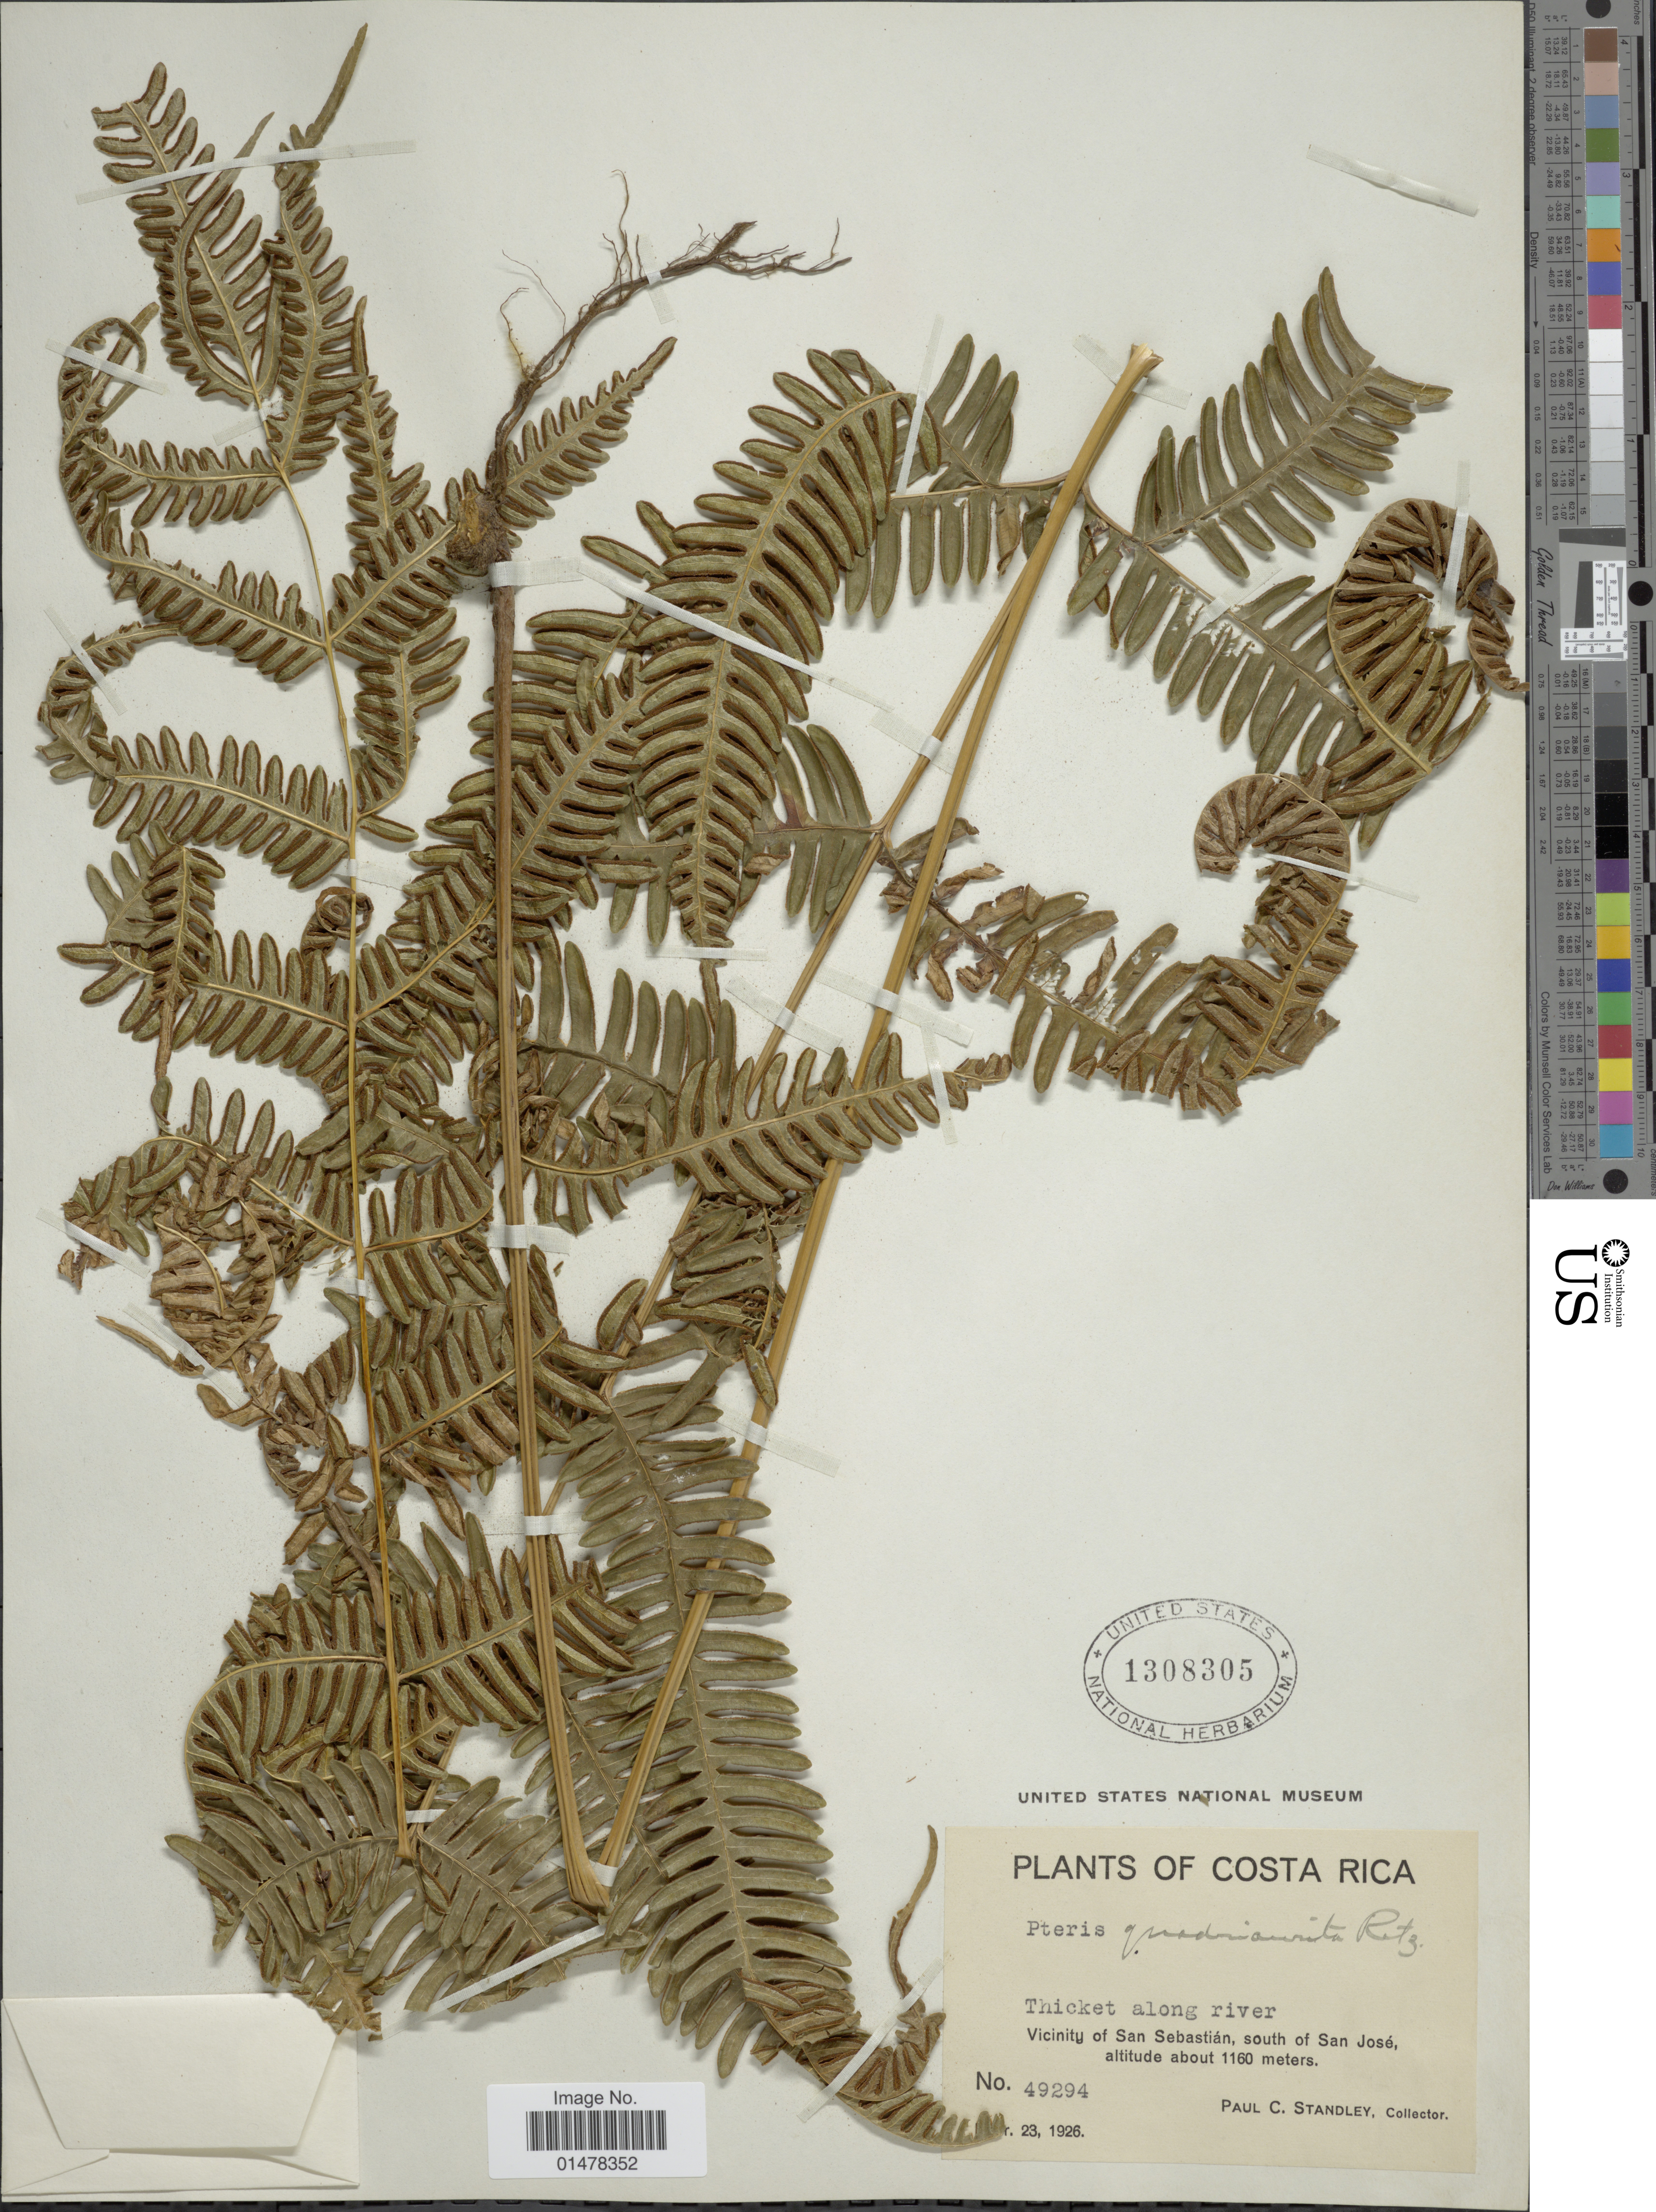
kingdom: Plantae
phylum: Tracheophyta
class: Polypodiopsida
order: Polypodiales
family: Pteridaceae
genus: Pteris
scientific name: Pteris quadriaurita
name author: Retz.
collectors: P. C. Standley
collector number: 49294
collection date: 1926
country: Costa Rica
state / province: San José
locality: Plants of Costa Rica, Thicket along river, Vicinity of San Sebastian south of San José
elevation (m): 1160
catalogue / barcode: US 1308305